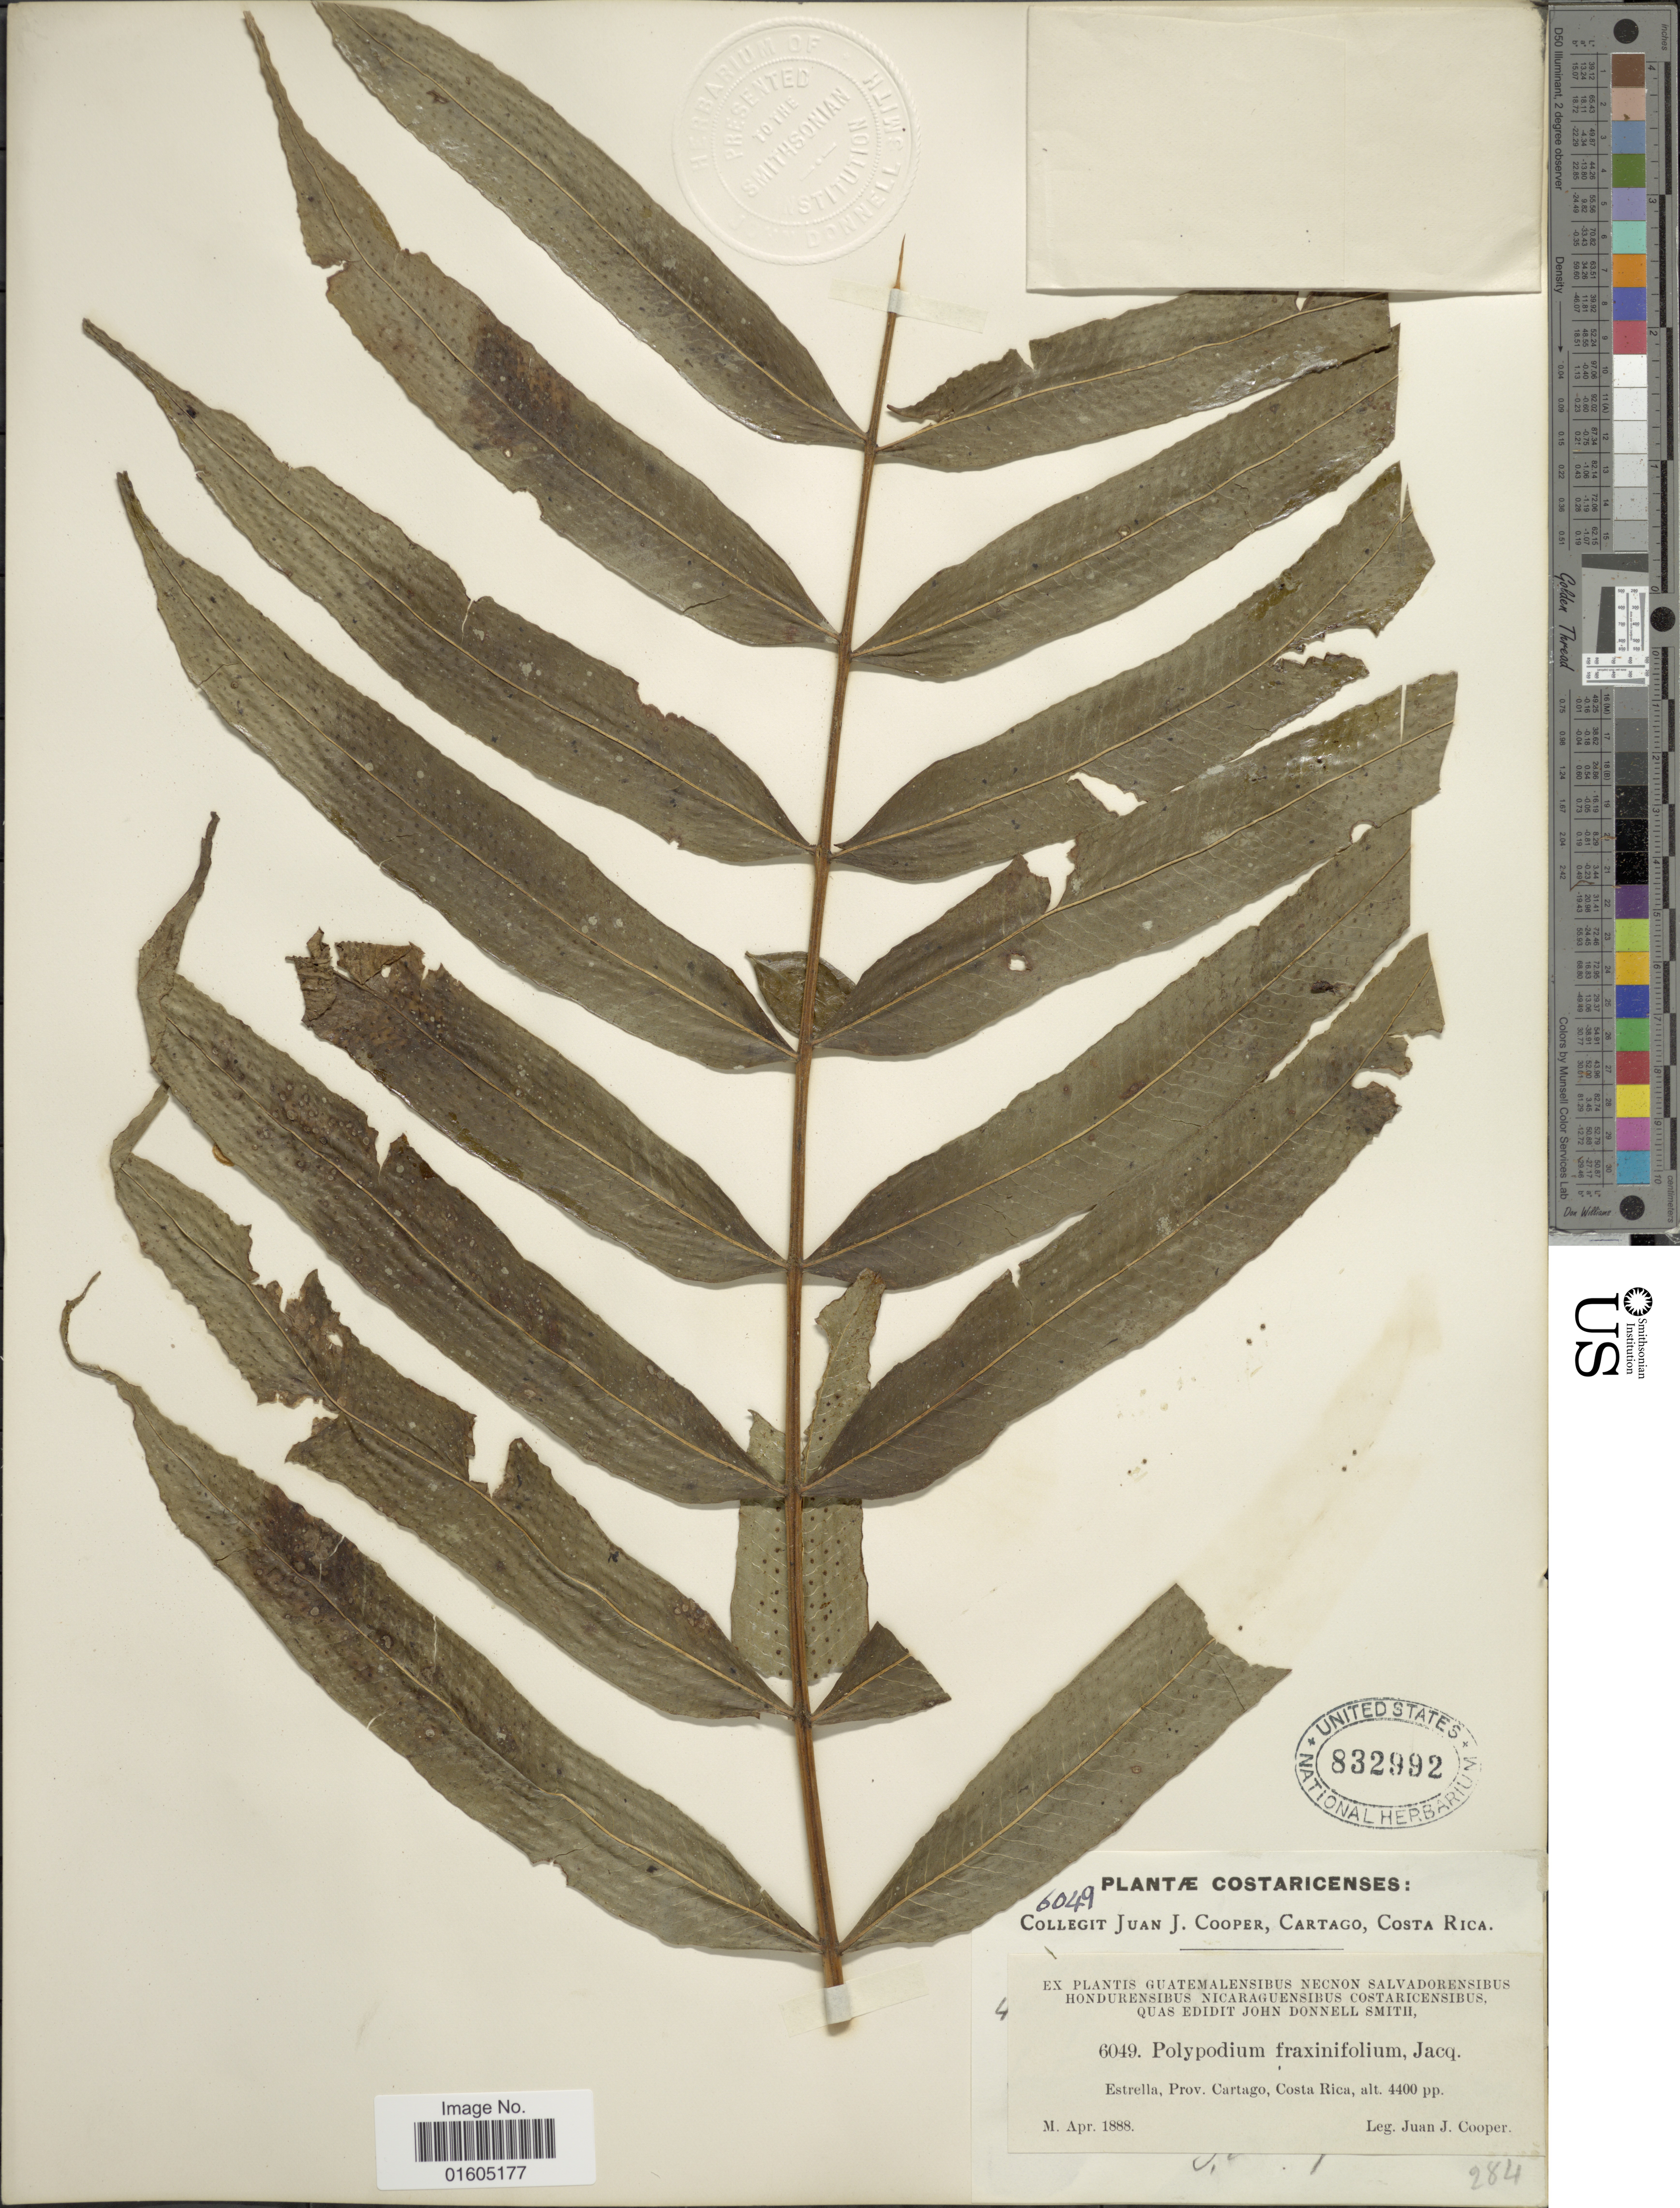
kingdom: Plantae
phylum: Tracheophyta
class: Polypodiopsida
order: Polypodiales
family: Polypodiaceae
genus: Serpocaulon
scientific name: Serpocaulon fraxinifolium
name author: (Jacq.) A.R. Sm.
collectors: J. J. Cooper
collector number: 6049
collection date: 1888-04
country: Costa Rica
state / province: Cartago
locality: Estrella Prov.Cartago, Costa Rica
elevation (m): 1341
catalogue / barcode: US 832992